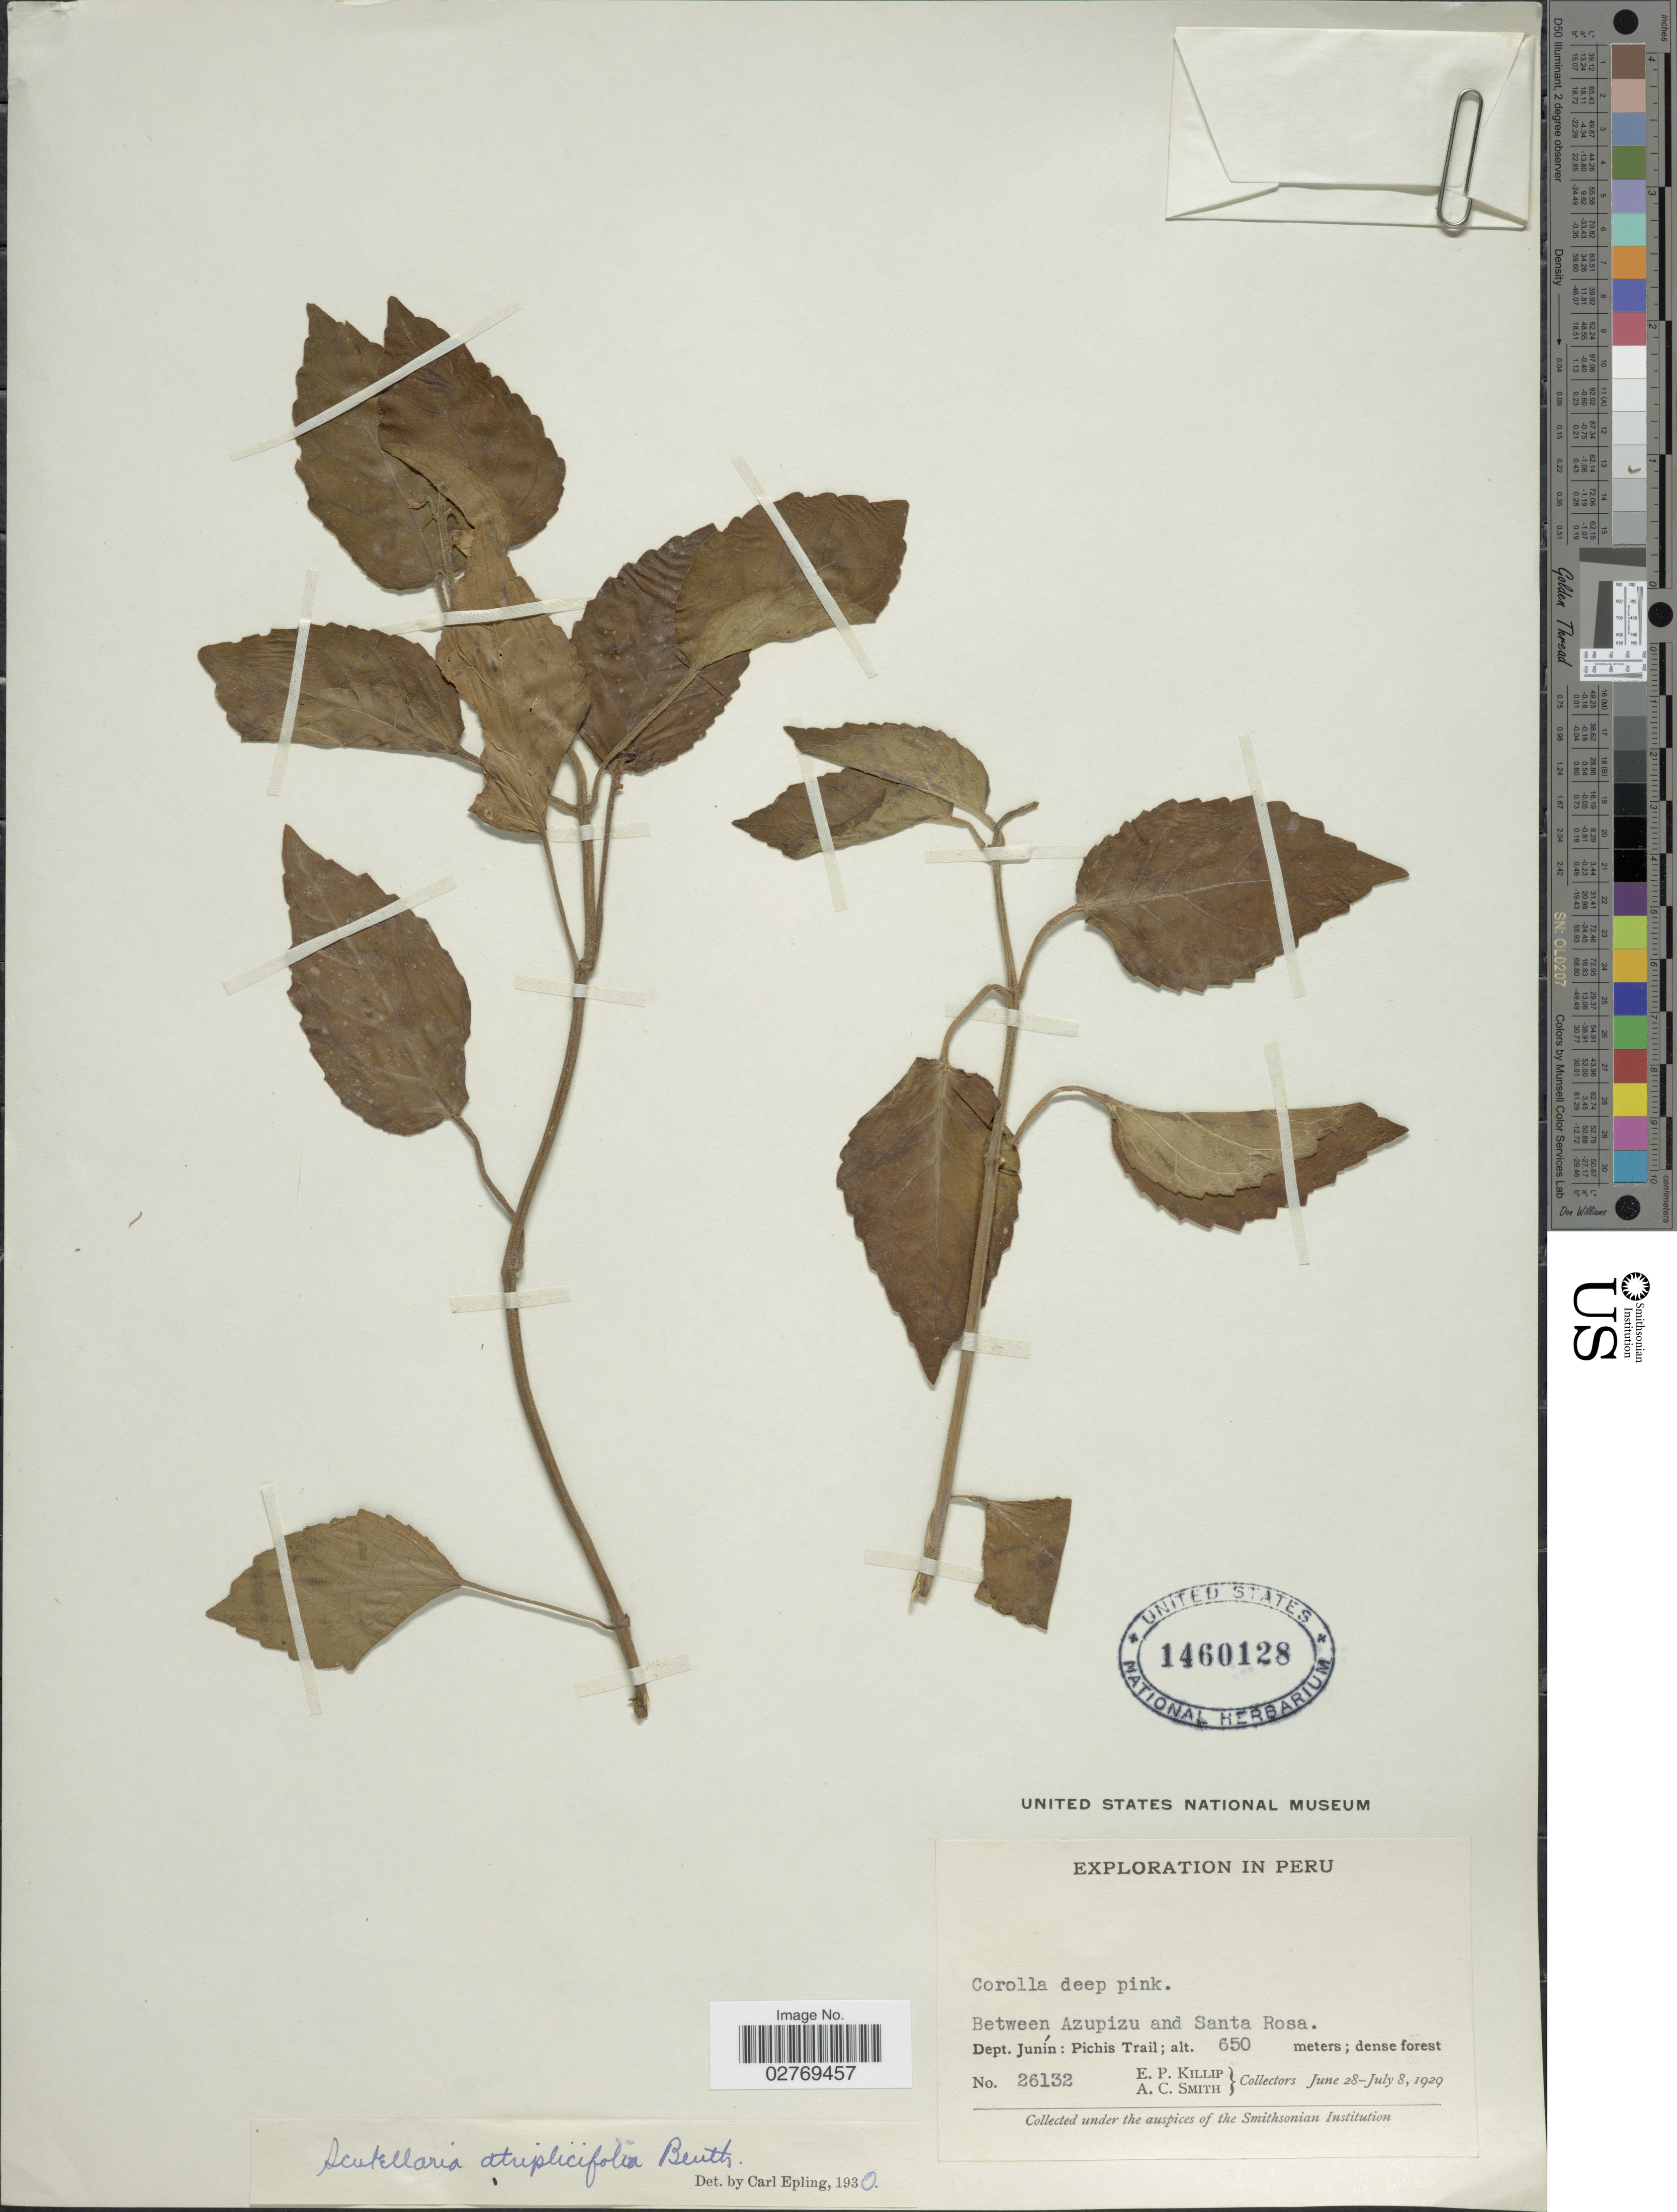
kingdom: Plantae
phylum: Tracheophyta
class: Magnoliopsida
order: Lamiales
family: Lamiaceae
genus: Scutellaria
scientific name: Scutellaria atriplicifolia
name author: Benth.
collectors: E. P. Killip & A. C. Smith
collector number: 26132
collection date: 1929-06-28/1929-07-08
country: Peru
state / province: Junín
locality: Between Azupizu and Santa Rosa. Dept. Junín: Pichis Trail.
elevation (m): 650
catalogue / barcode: US 1460128